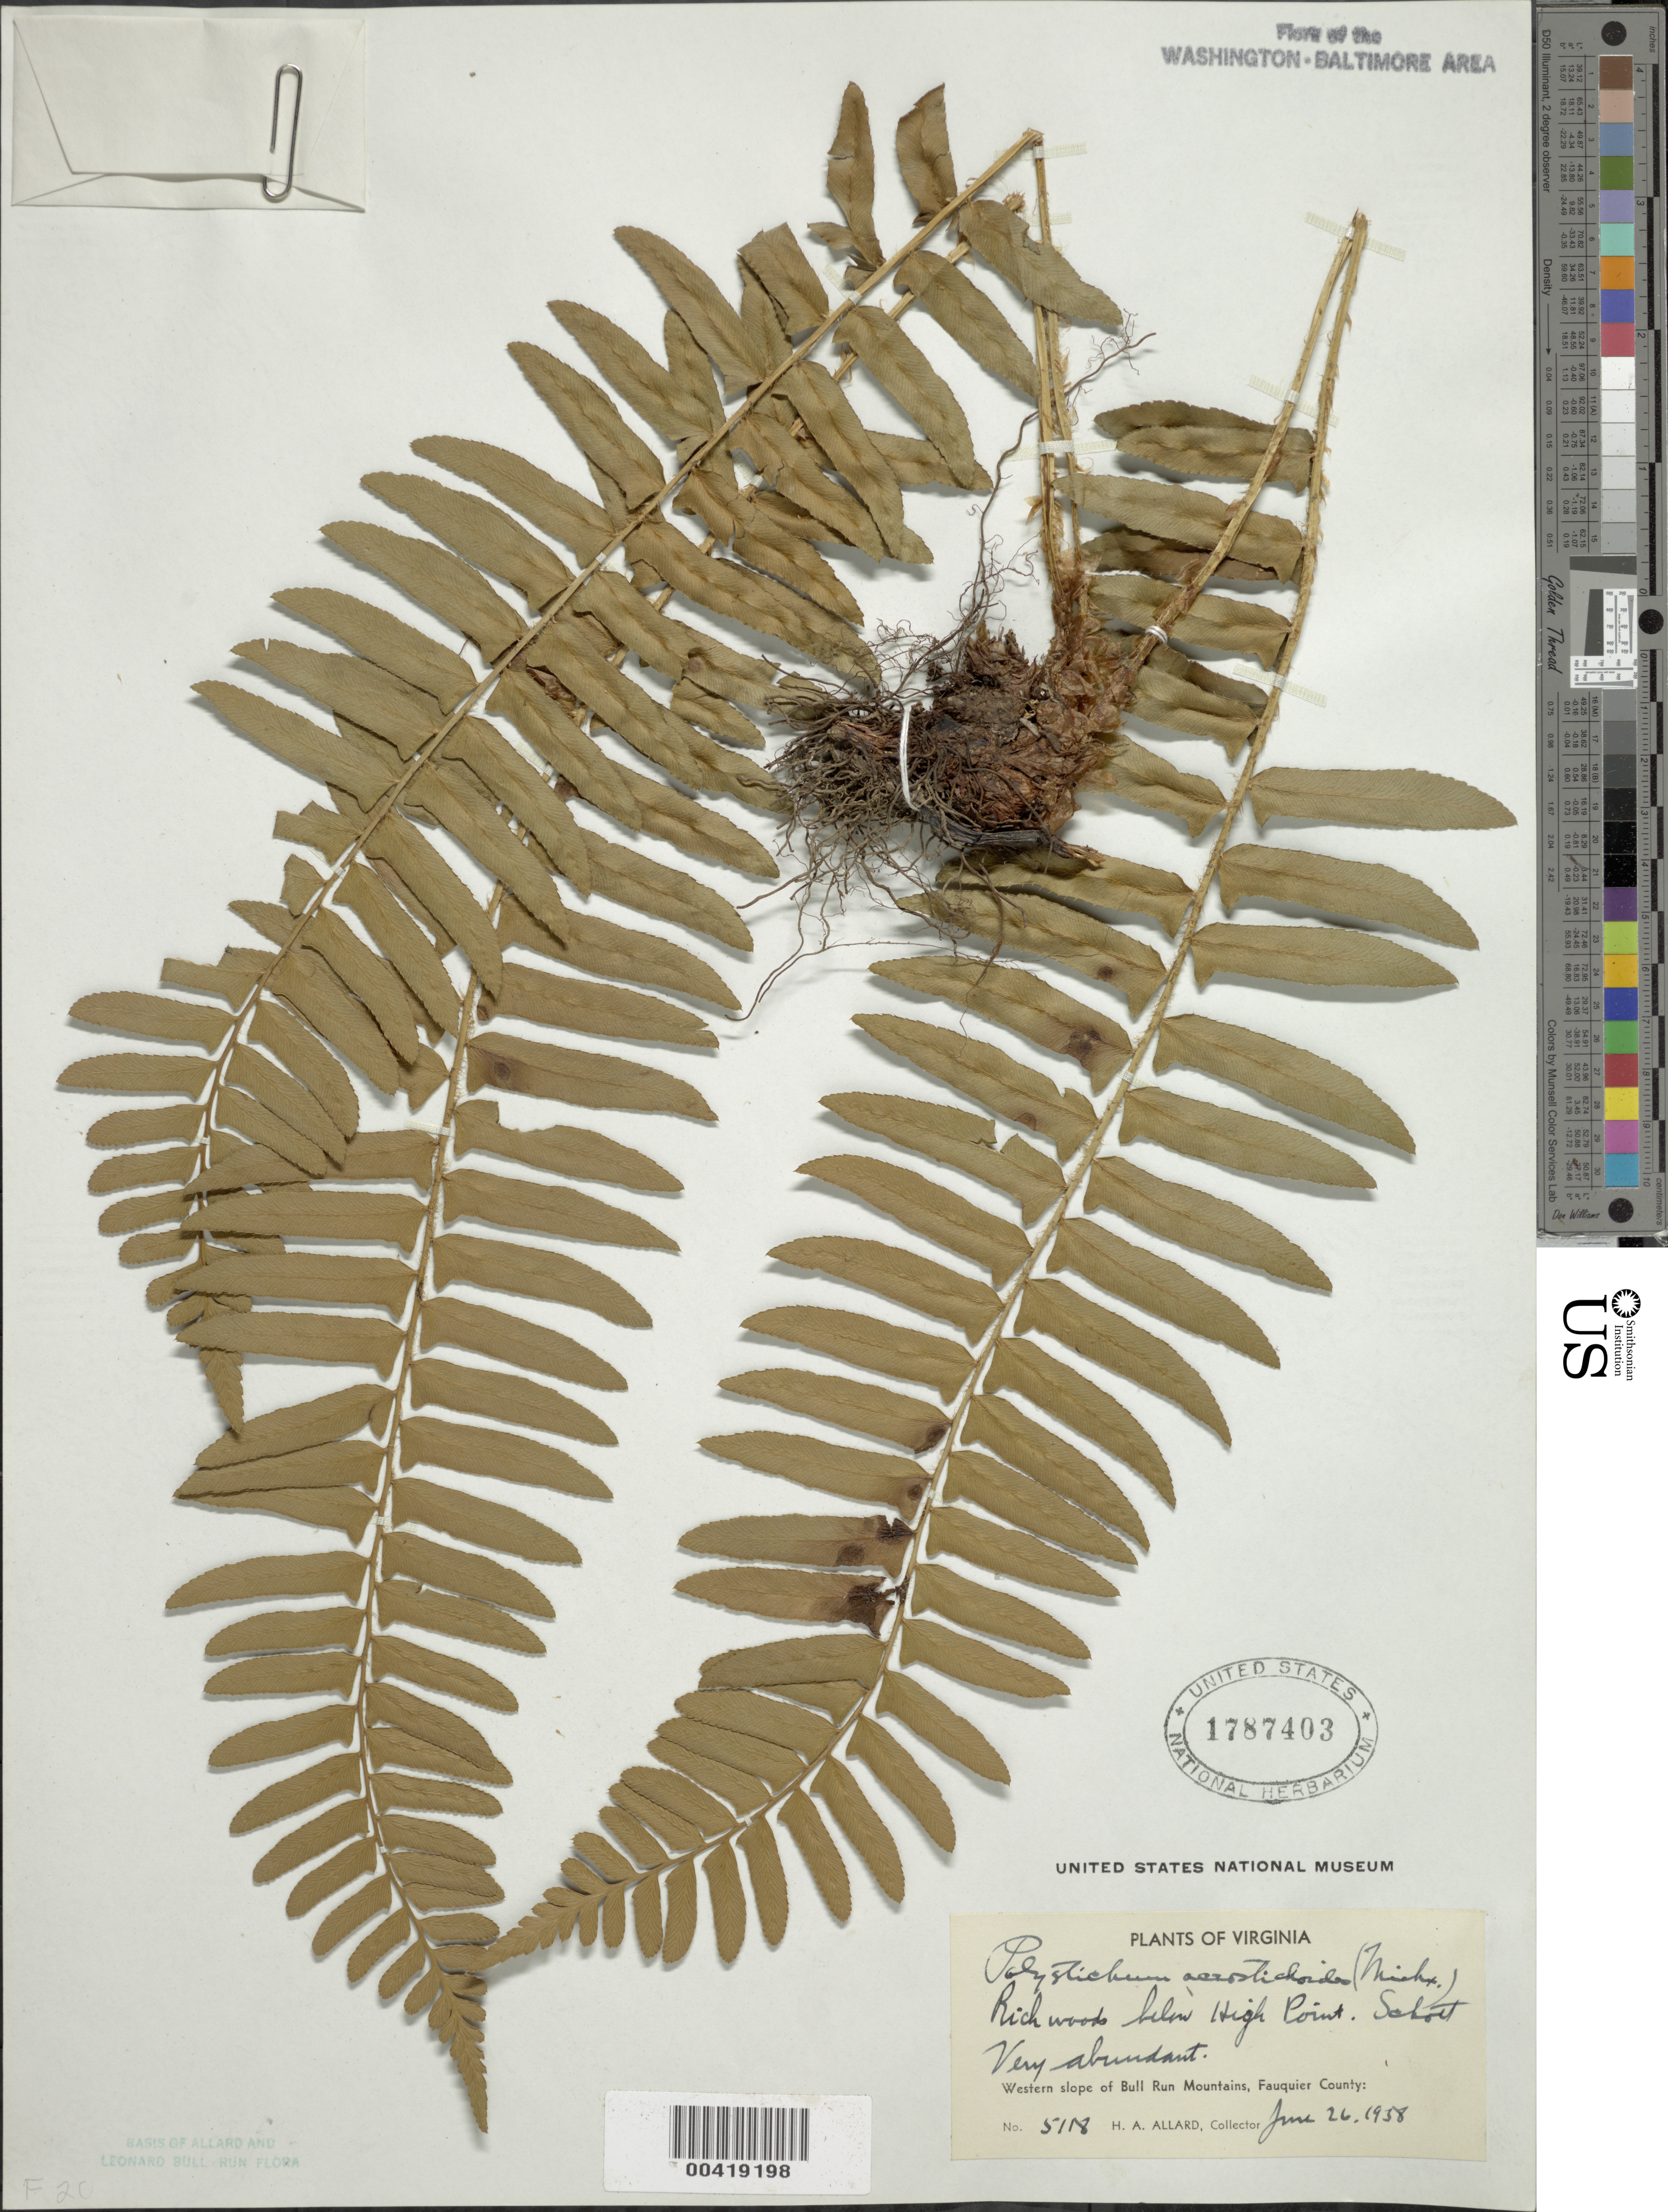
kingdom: Plantae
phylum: Tracheophyta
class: Polypodiopsida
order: Polypodiales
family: Dryopteridaceae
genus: Polystichum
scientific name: Polystichum acrostichoides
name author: (Michx.) Schott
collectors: H. A. Allard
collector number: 5118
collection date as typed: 26 Jun 1938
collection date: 1938-06-26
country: United States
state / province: Virginia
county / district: Fauquier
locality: below High Point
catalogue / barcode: US 1787403